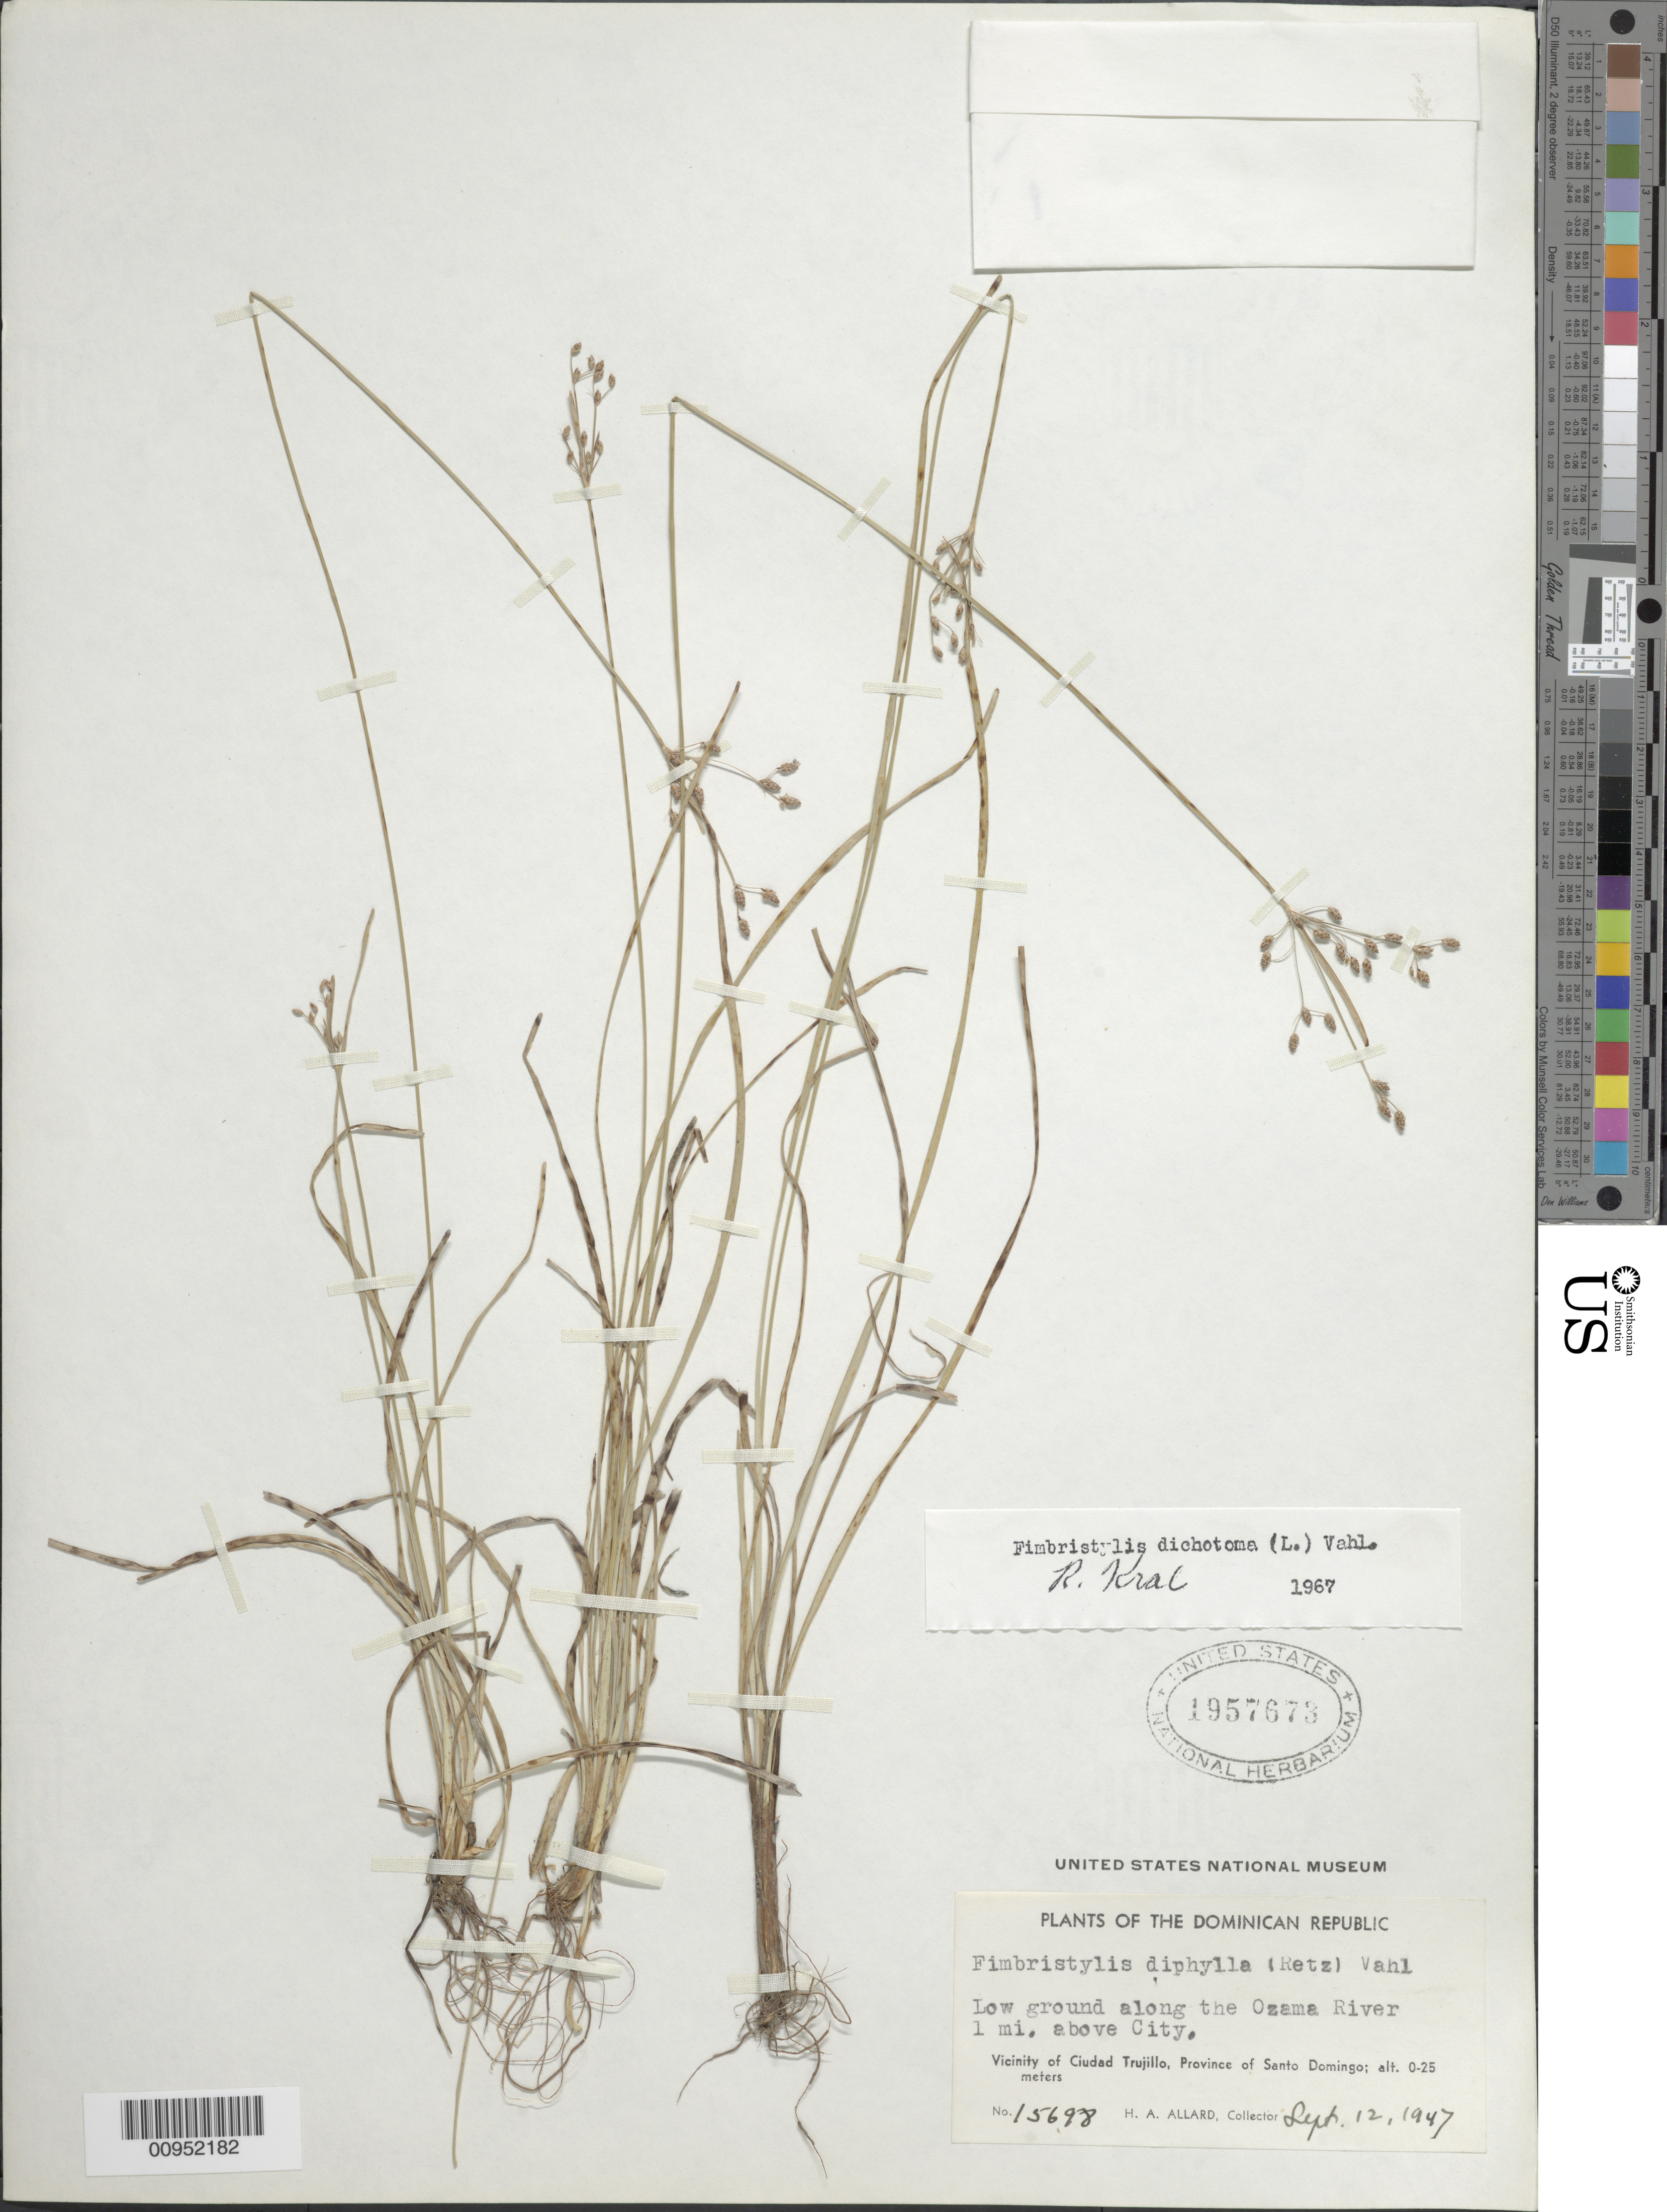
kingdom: Plantae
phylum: Tracheophyta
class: Liliopsida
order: Poales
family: Cyperaceae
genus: Fimbristylis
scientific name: Fimbristylis dichotoma subsp. dichotoma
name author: (L.) Vahl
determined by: Kral, Robert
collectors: H. A. Allard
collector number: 15698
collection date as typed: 12 Sep 1947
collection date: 1947-09-12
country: Dominican Republic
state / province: Santo Domingo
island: Hispaniola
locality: Vicinity of Ciudad Trujillo, along the Ozama River, 1 mile above city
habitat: Low ground along the river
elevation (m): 0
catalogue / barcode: US 1957673